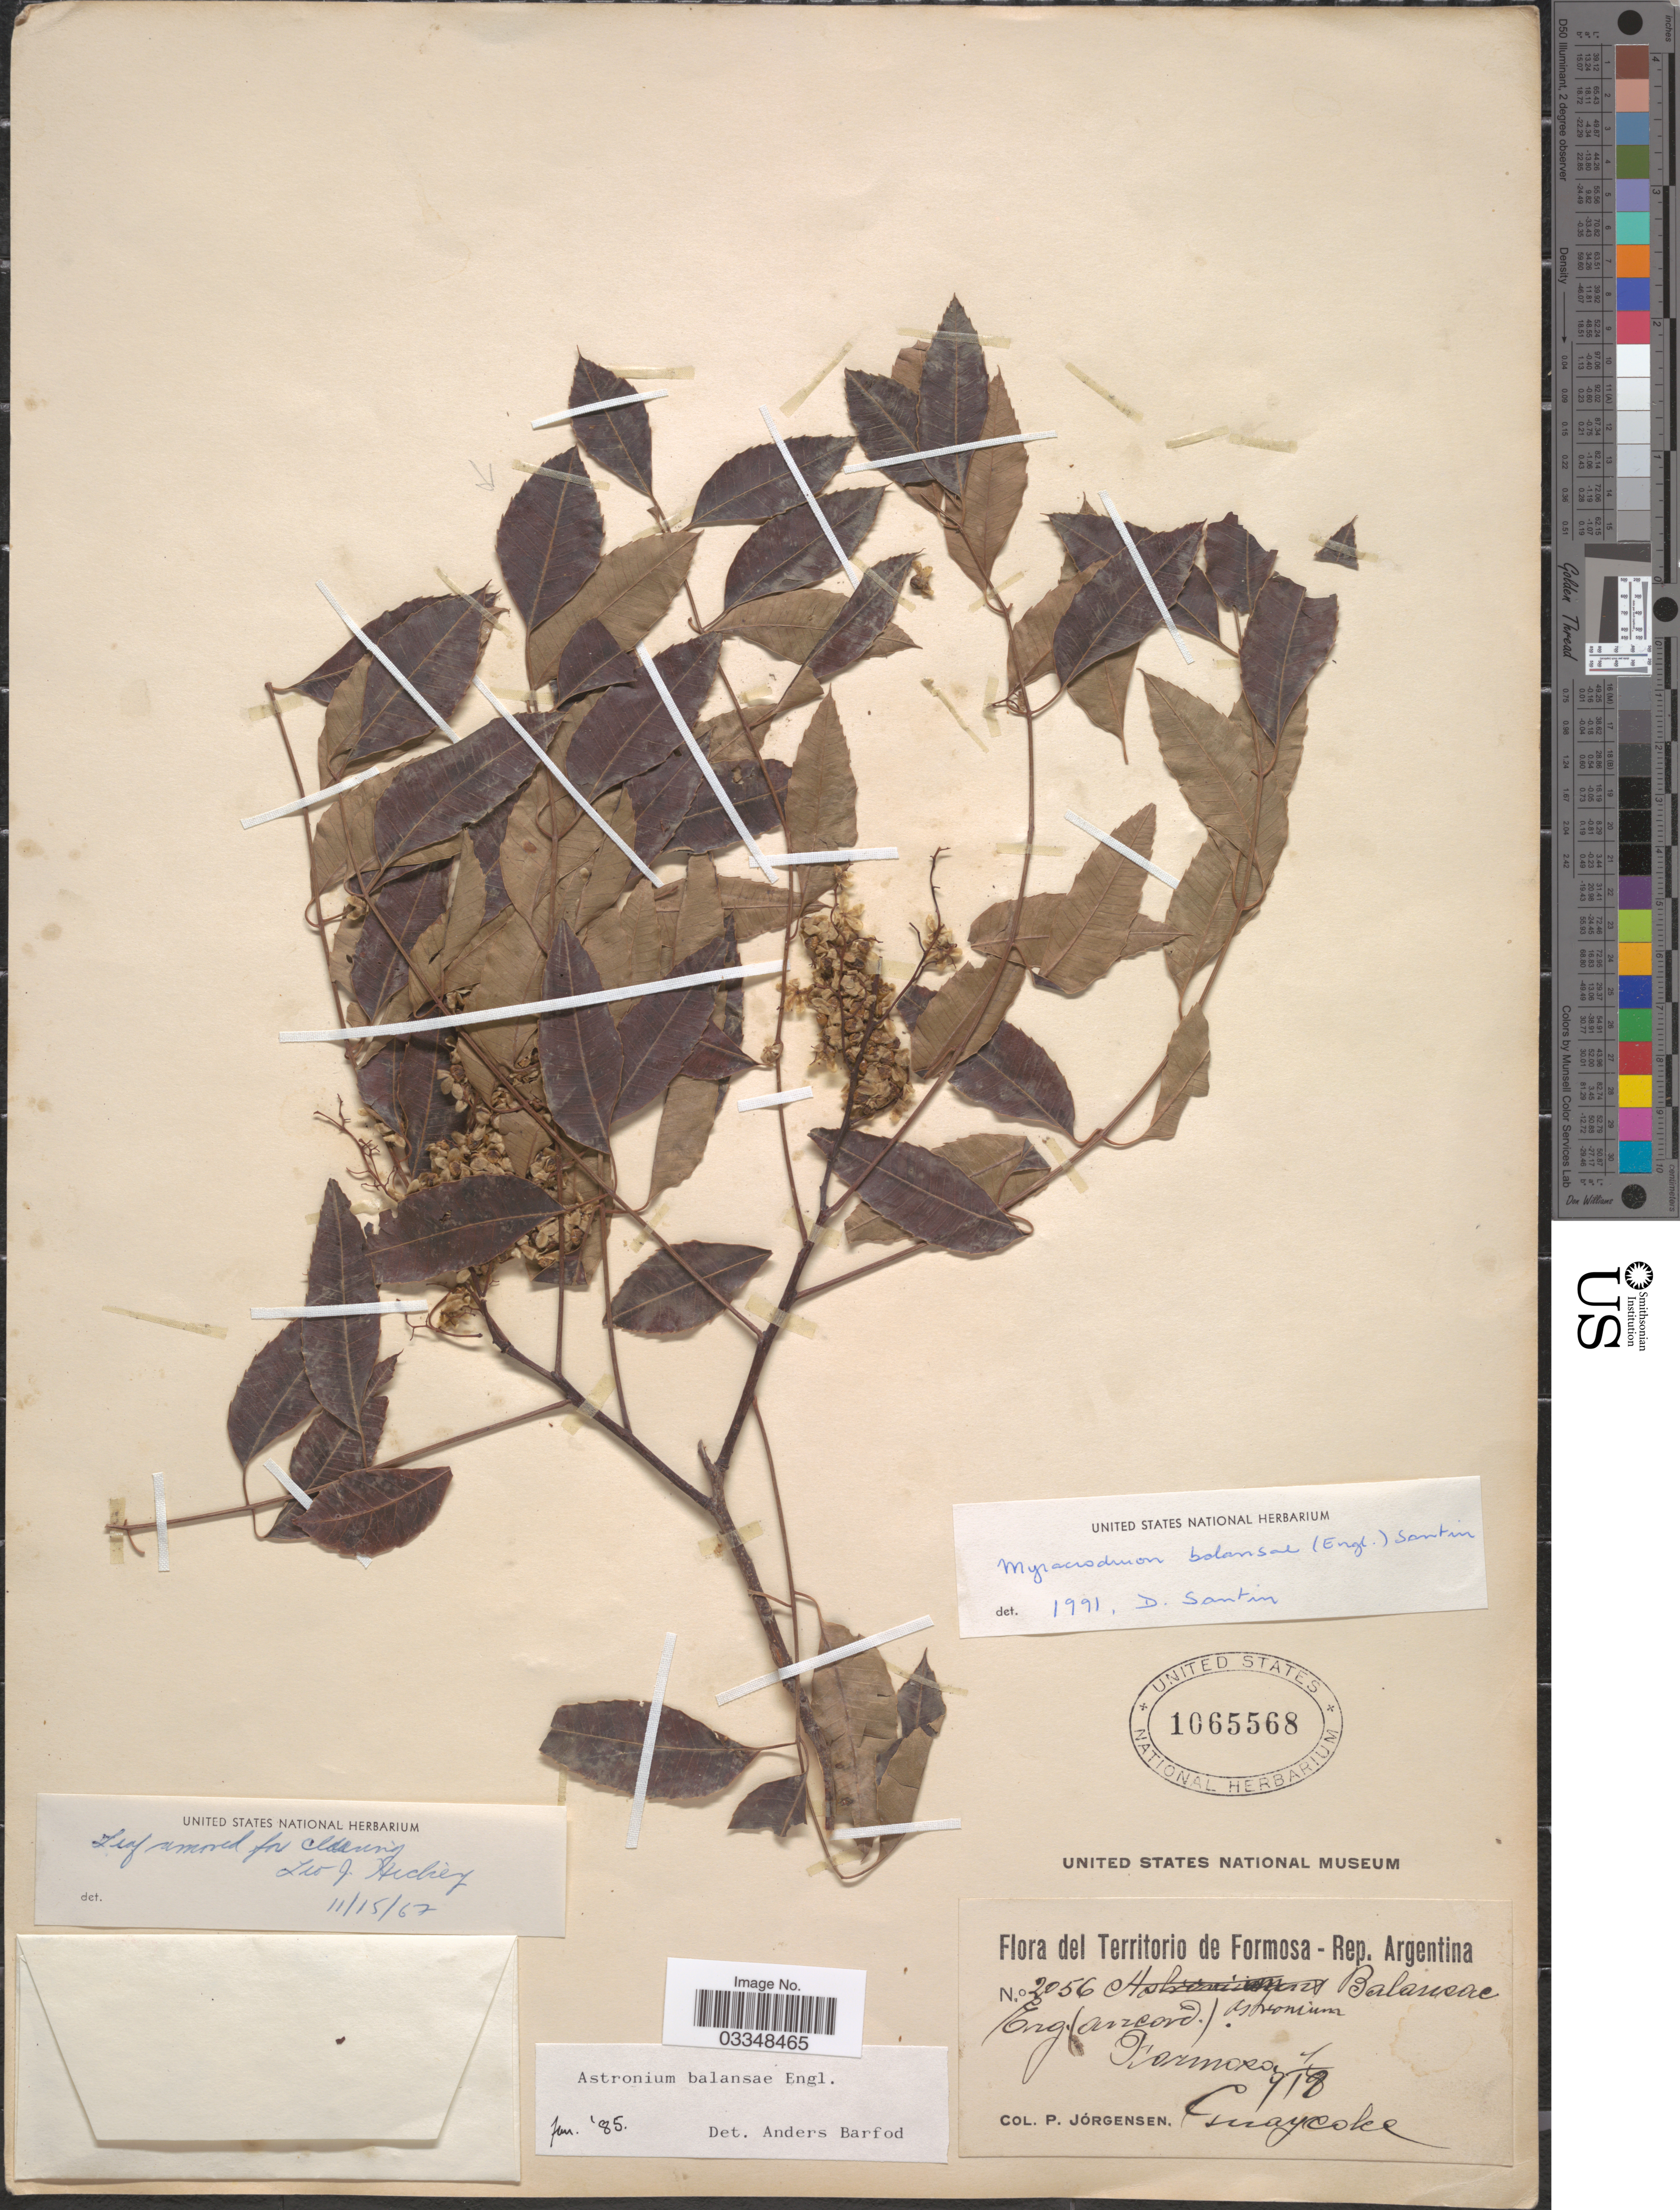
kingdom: Plantae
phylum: Tracheophyta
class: Magnoliopsida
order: Sapindales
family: Anacardiaceae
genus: Myracrodruon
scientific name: Myracrodruon balansae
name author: (Engl.) Santin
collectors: P. Jörgensen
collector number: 2056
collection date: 1918-07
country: Argentina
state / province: Formosa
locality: Territorio de Formosa. Guayculee.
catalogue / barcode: US 1065568